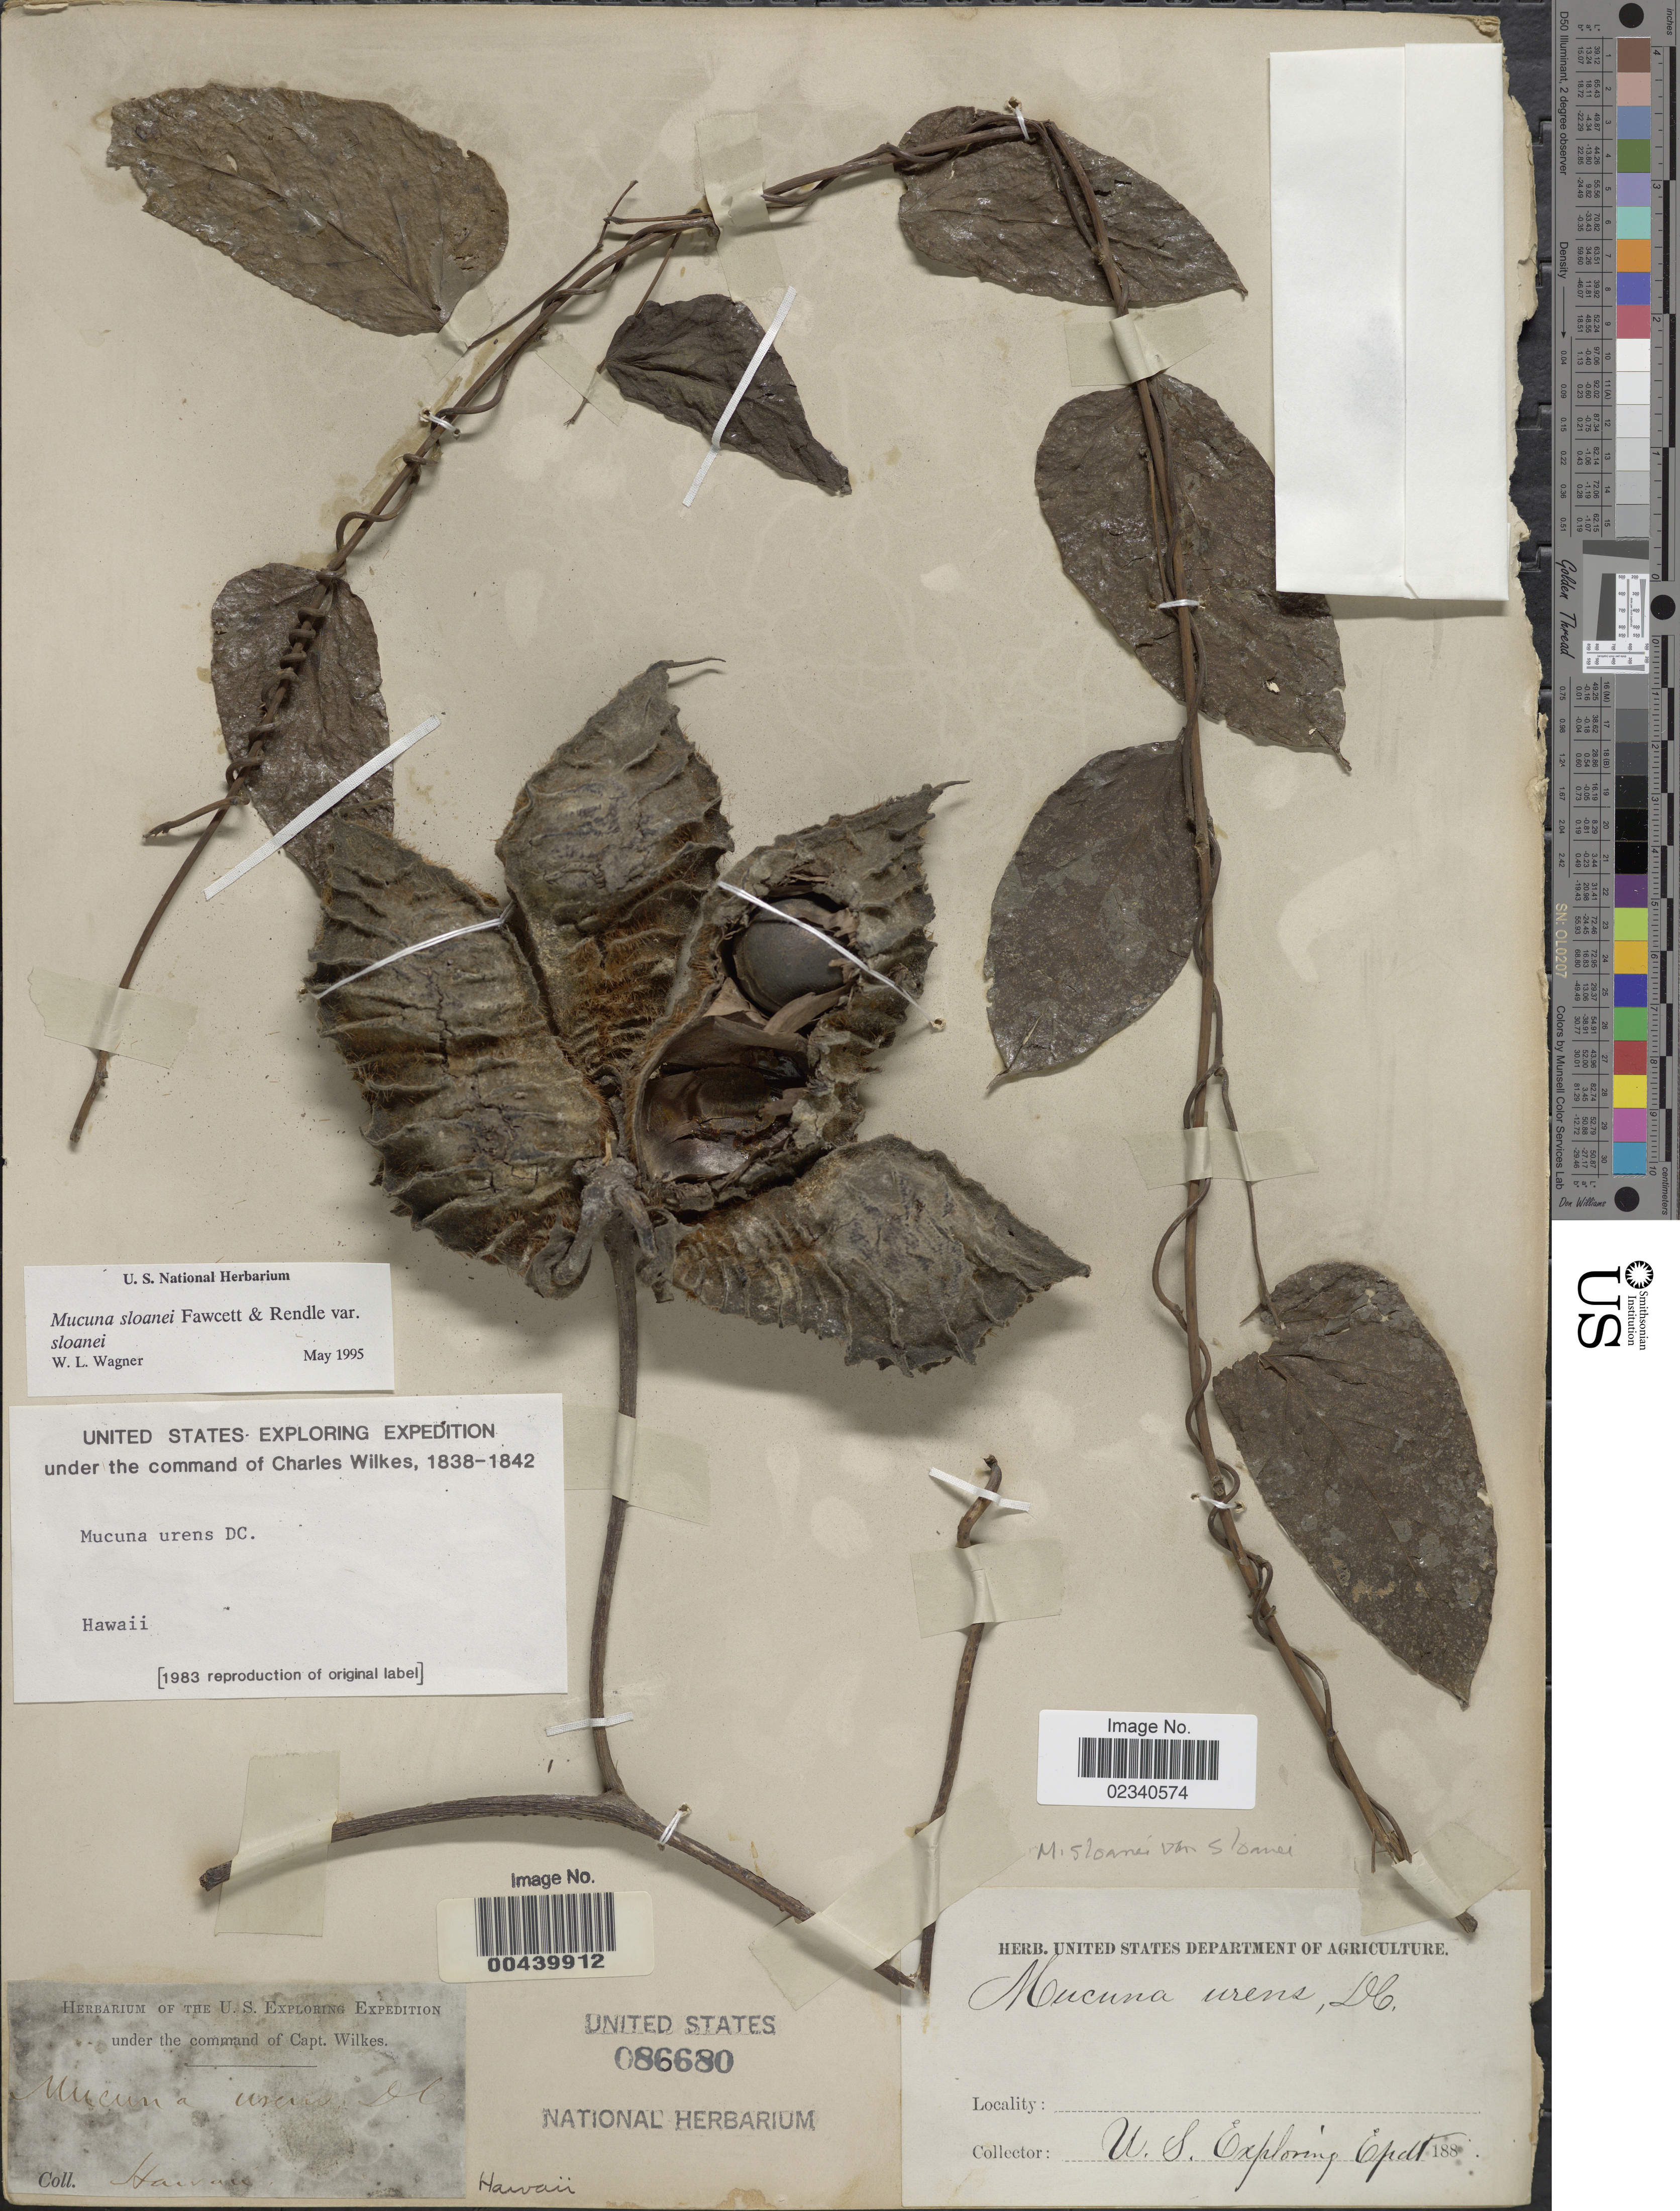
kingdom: Plantae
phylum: Tracheophyta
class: Magnoliopsida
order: Fabales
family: Fabaceae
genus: Mucuna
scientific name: Mucuna sloanei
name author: Fawc. & Rendle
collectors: Wilkes Explor. Exped.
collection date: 1838/1842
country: United States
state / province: Hawaii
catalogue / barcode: US 86680